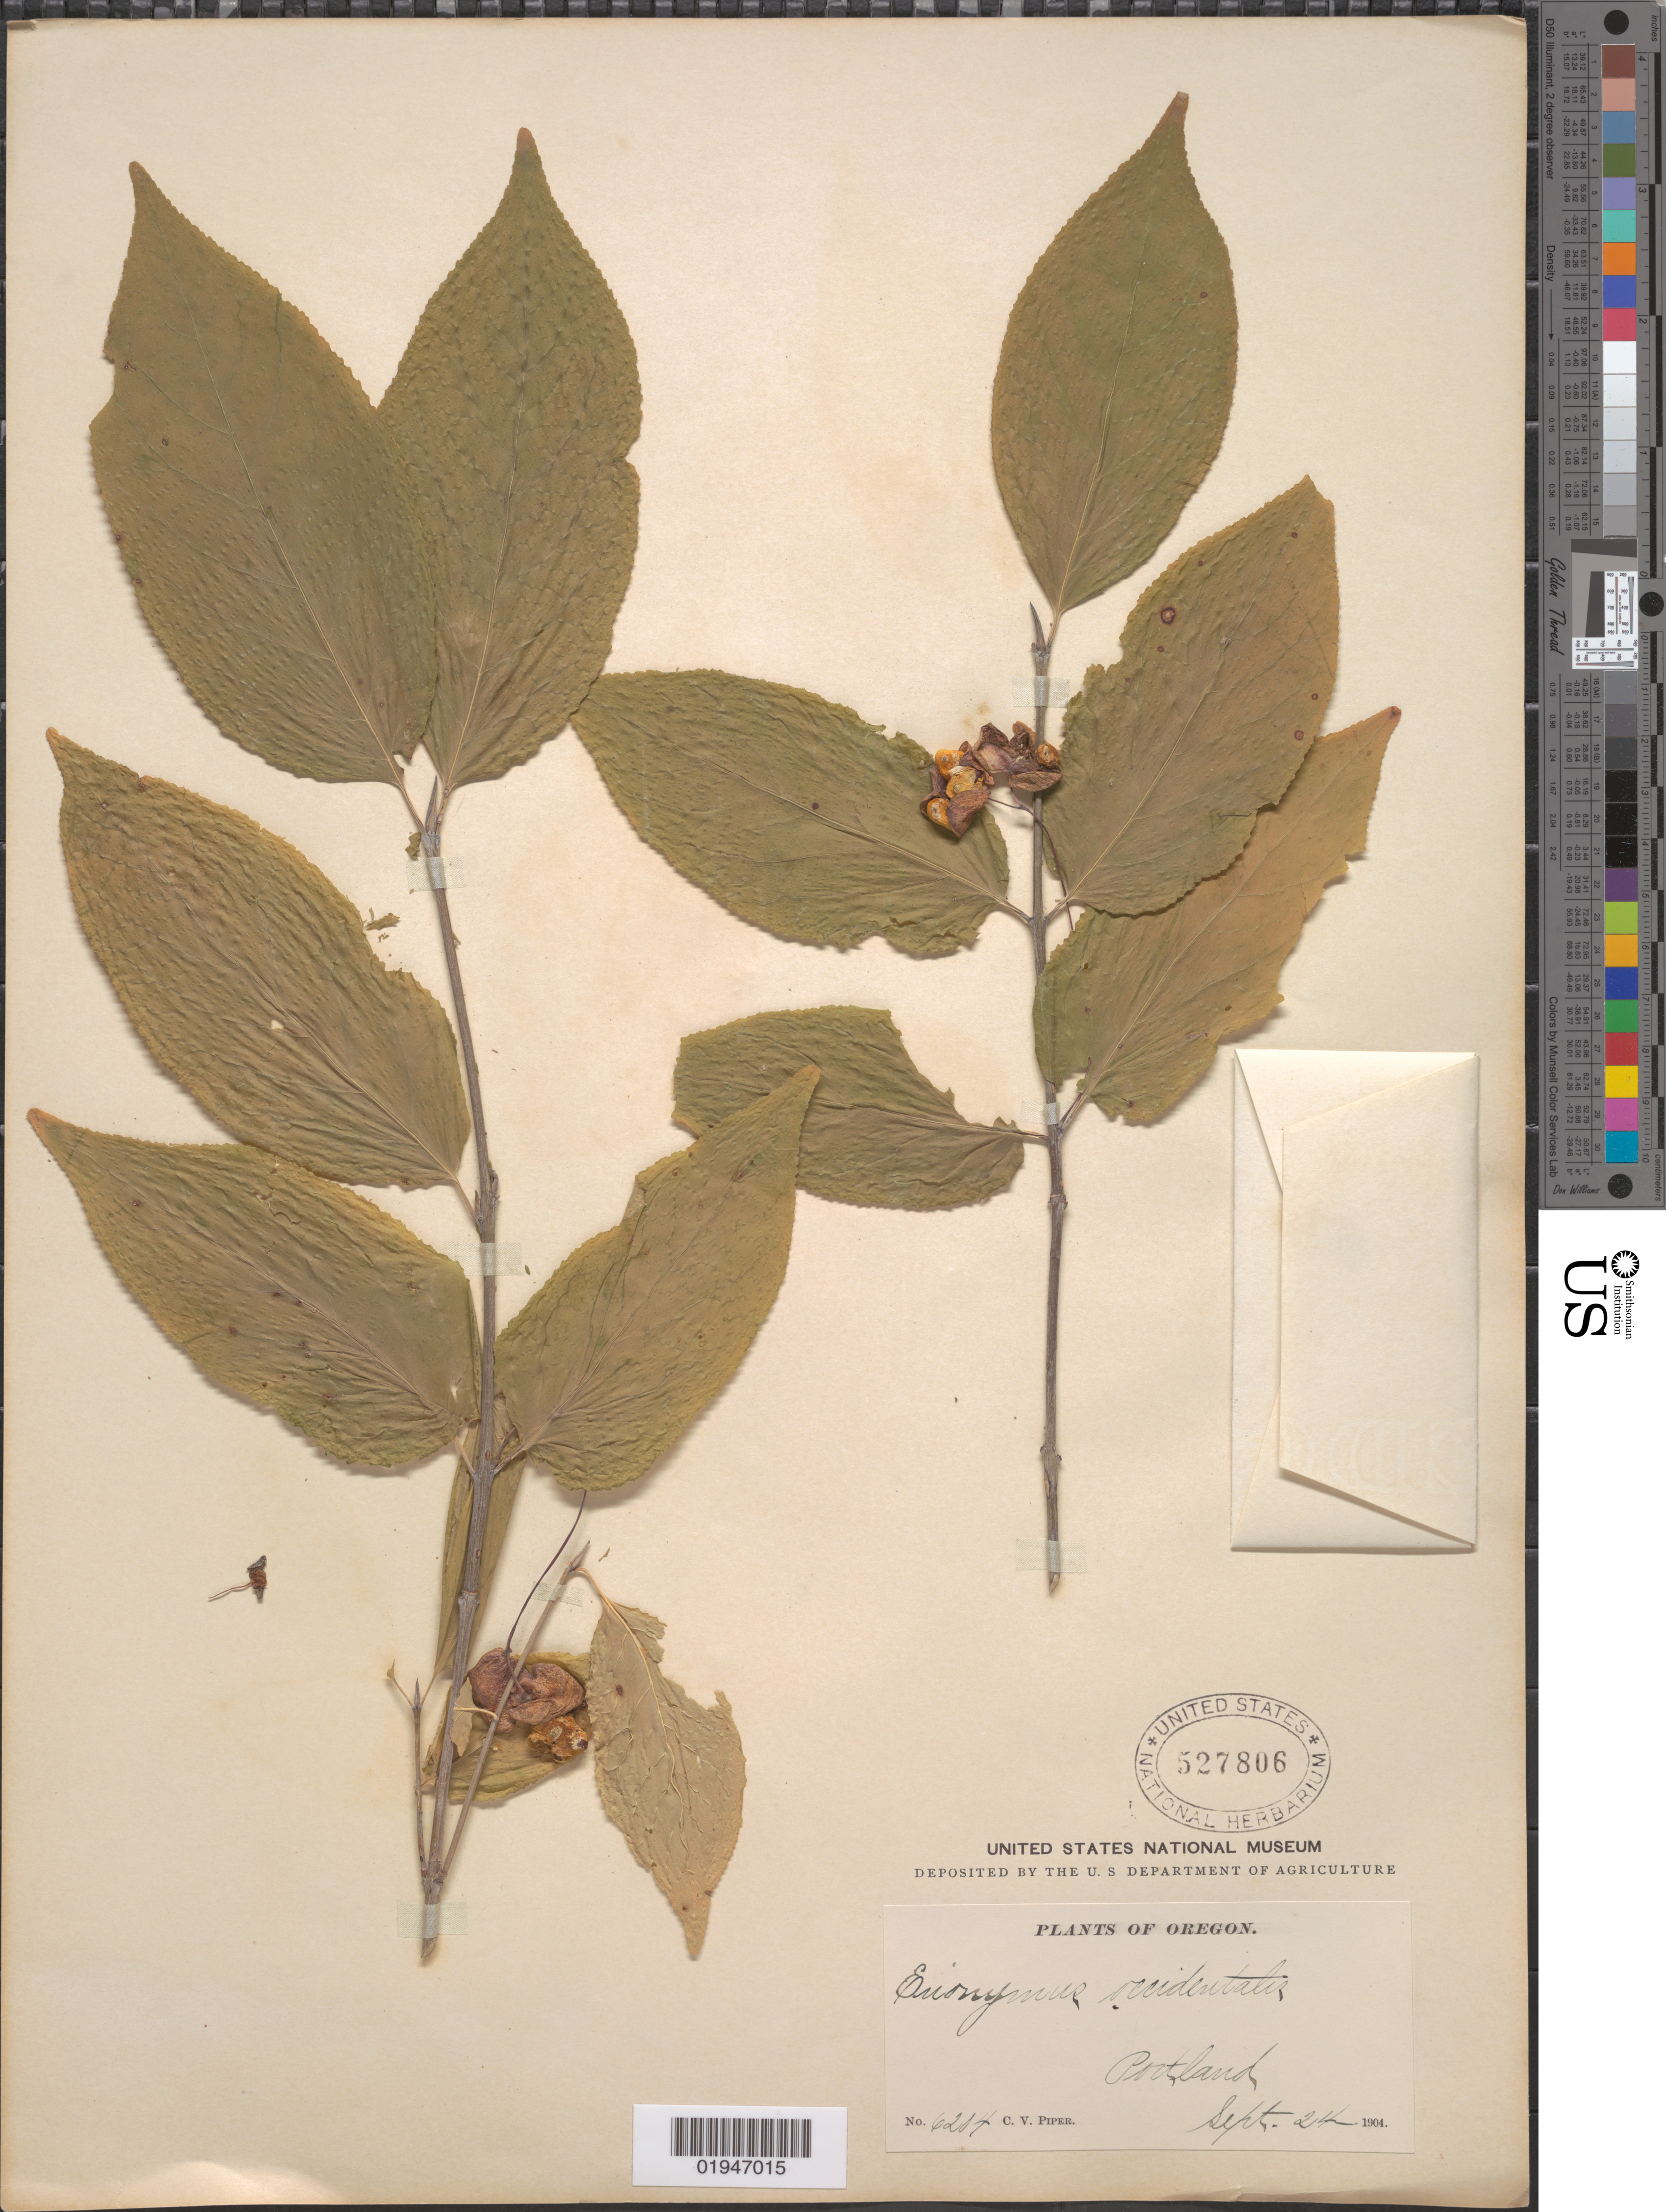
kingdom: Plantae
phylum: Tracheophyta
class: Magnoliopsida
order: Celastrales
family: Celastraceae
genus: Euonymus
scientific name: Euonymus occidentalis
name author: Nutt. ex Torr.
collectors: C. V. Piper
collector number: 6214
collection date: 1904-09-24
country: United States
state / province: Oregon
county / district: Multnomah County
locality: Portland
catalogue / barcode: US 527806